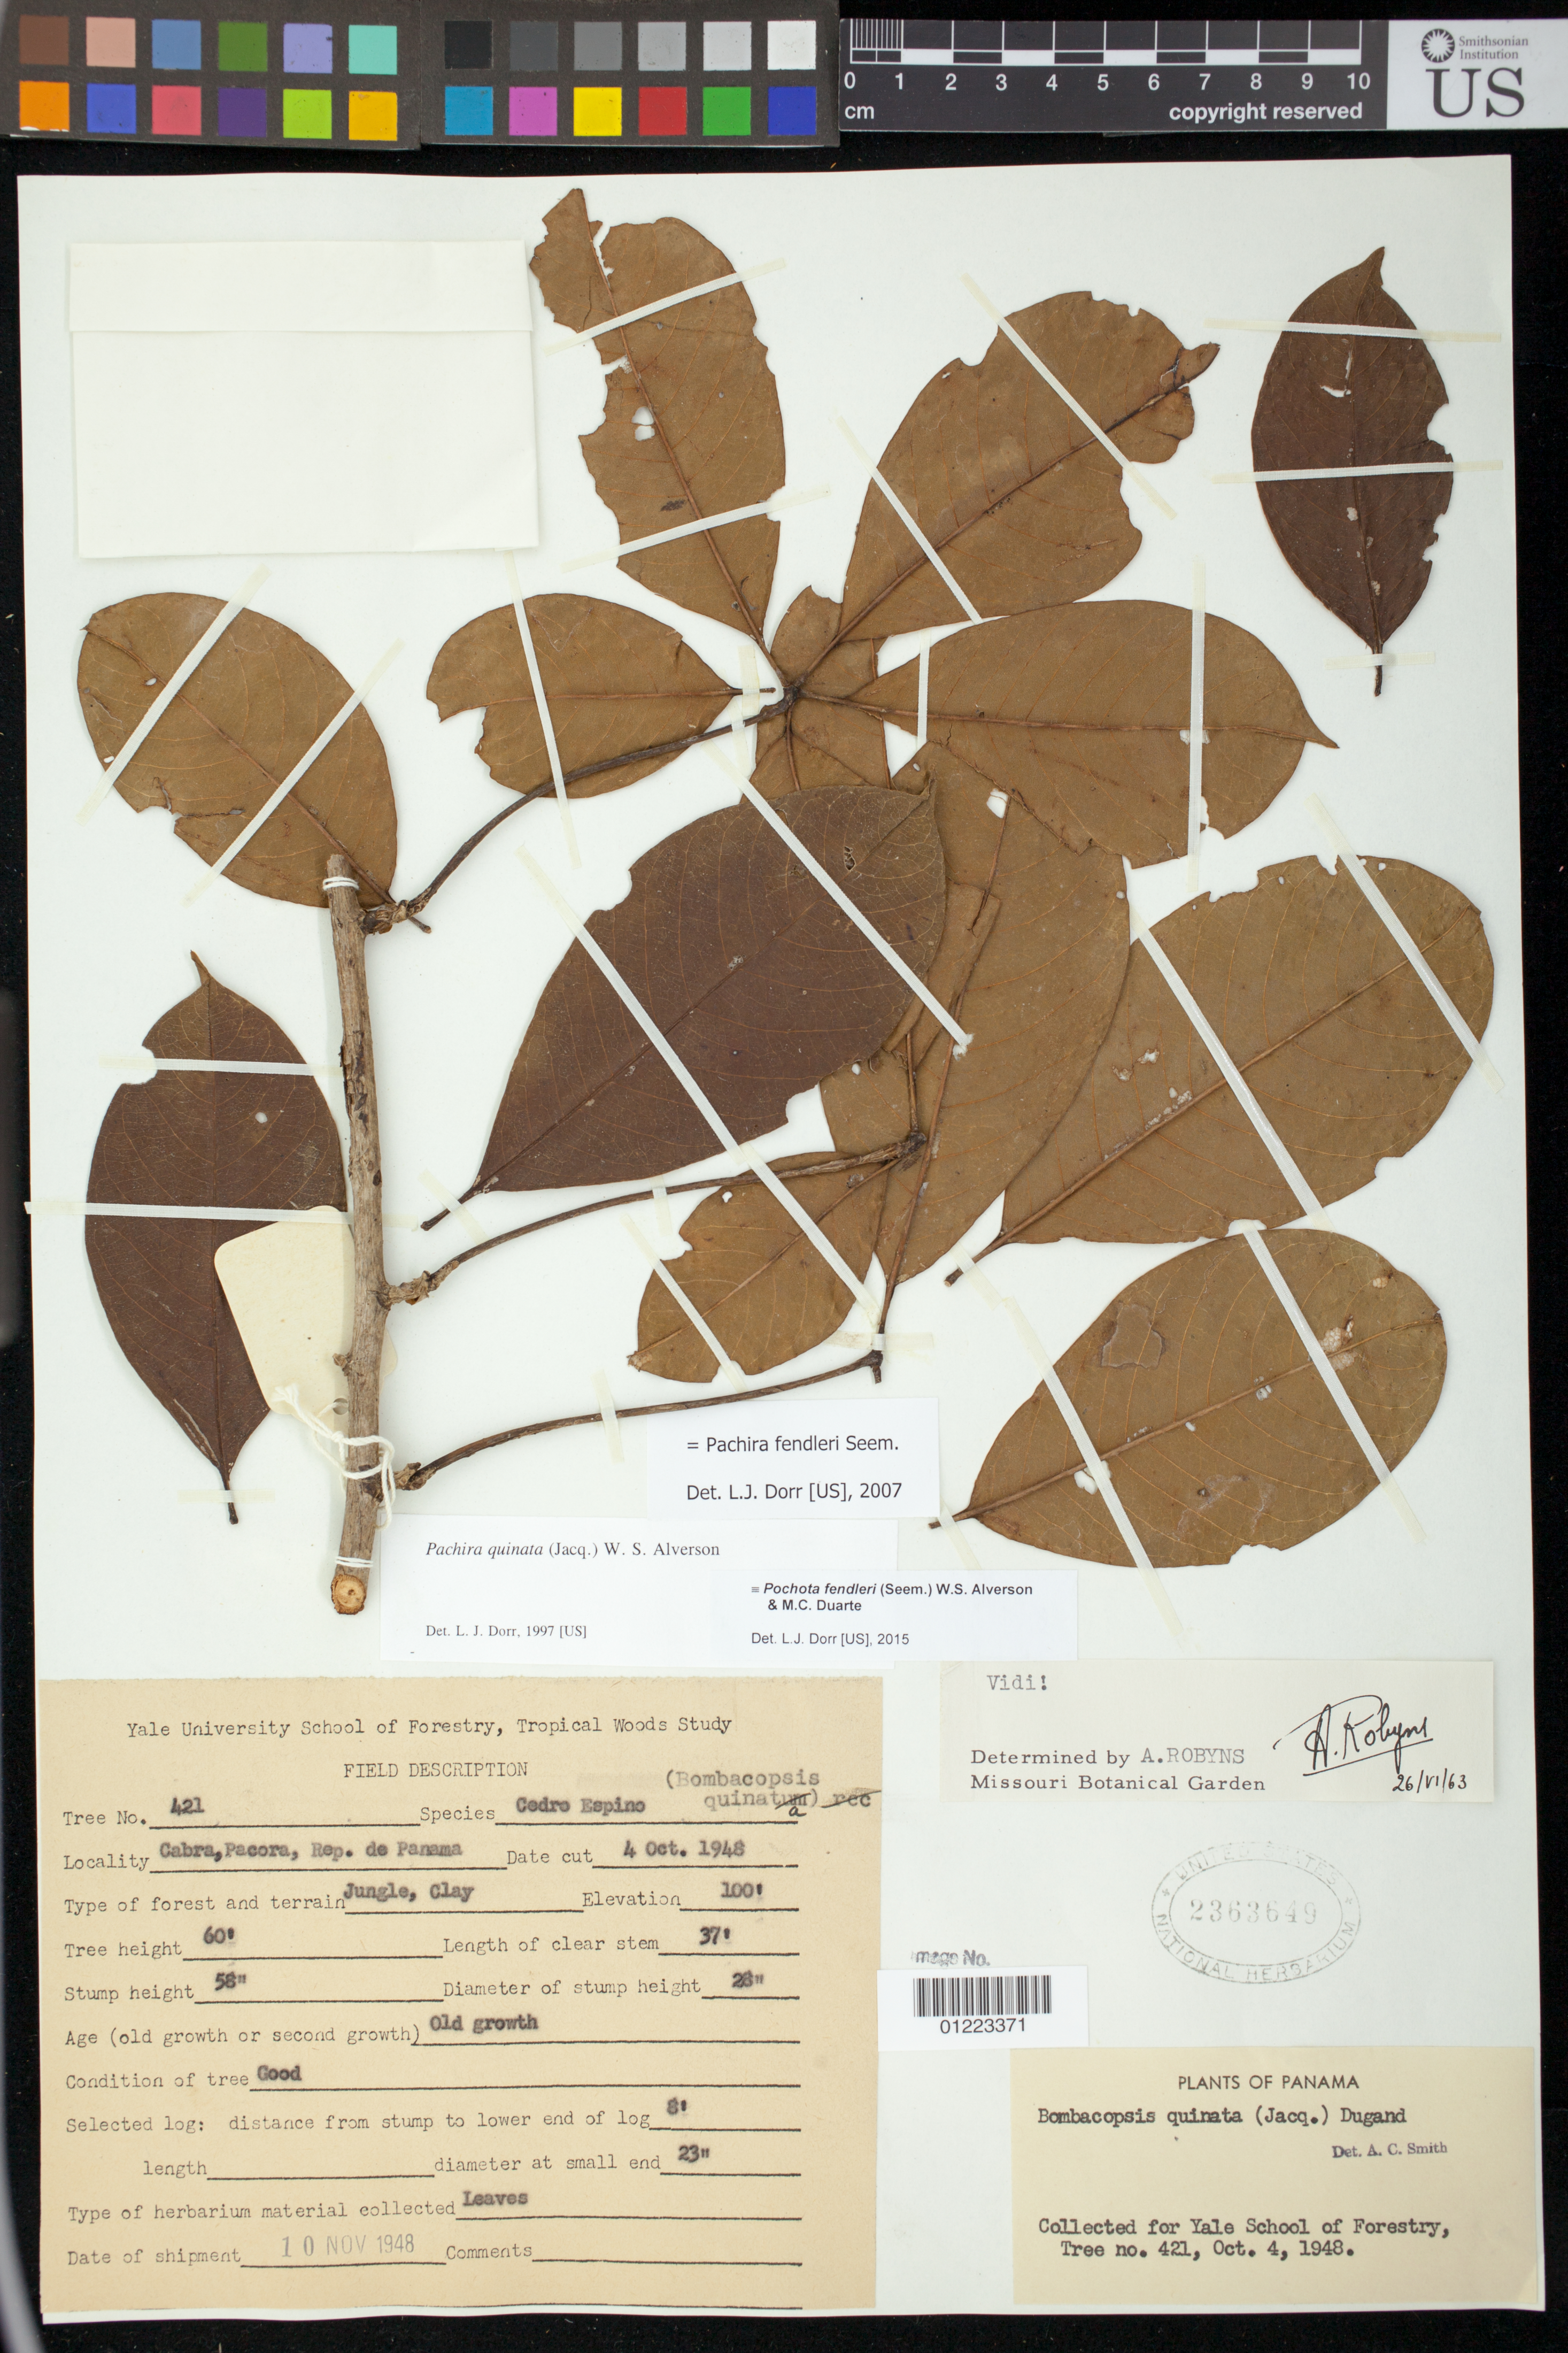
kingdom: Plantae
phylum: Tracheophyta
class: Magnoliopsida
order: Malvales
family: Malvaceae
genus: Pochota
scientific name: Pochota fendleri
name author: (Seem.) W.S. Alverson & M.C. Duarte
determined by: Dorr, L. J., (BOT), Smithsonian Institution - National Museum of Natural History (UNITED STATES)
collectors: ex Herb. Yale School Forestry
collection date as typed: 10/4/1948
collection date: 1948-10-04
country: Panama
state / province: Panamá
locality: Cabra, Pacora. Old growth.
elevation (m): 30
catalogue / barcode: US 2363649